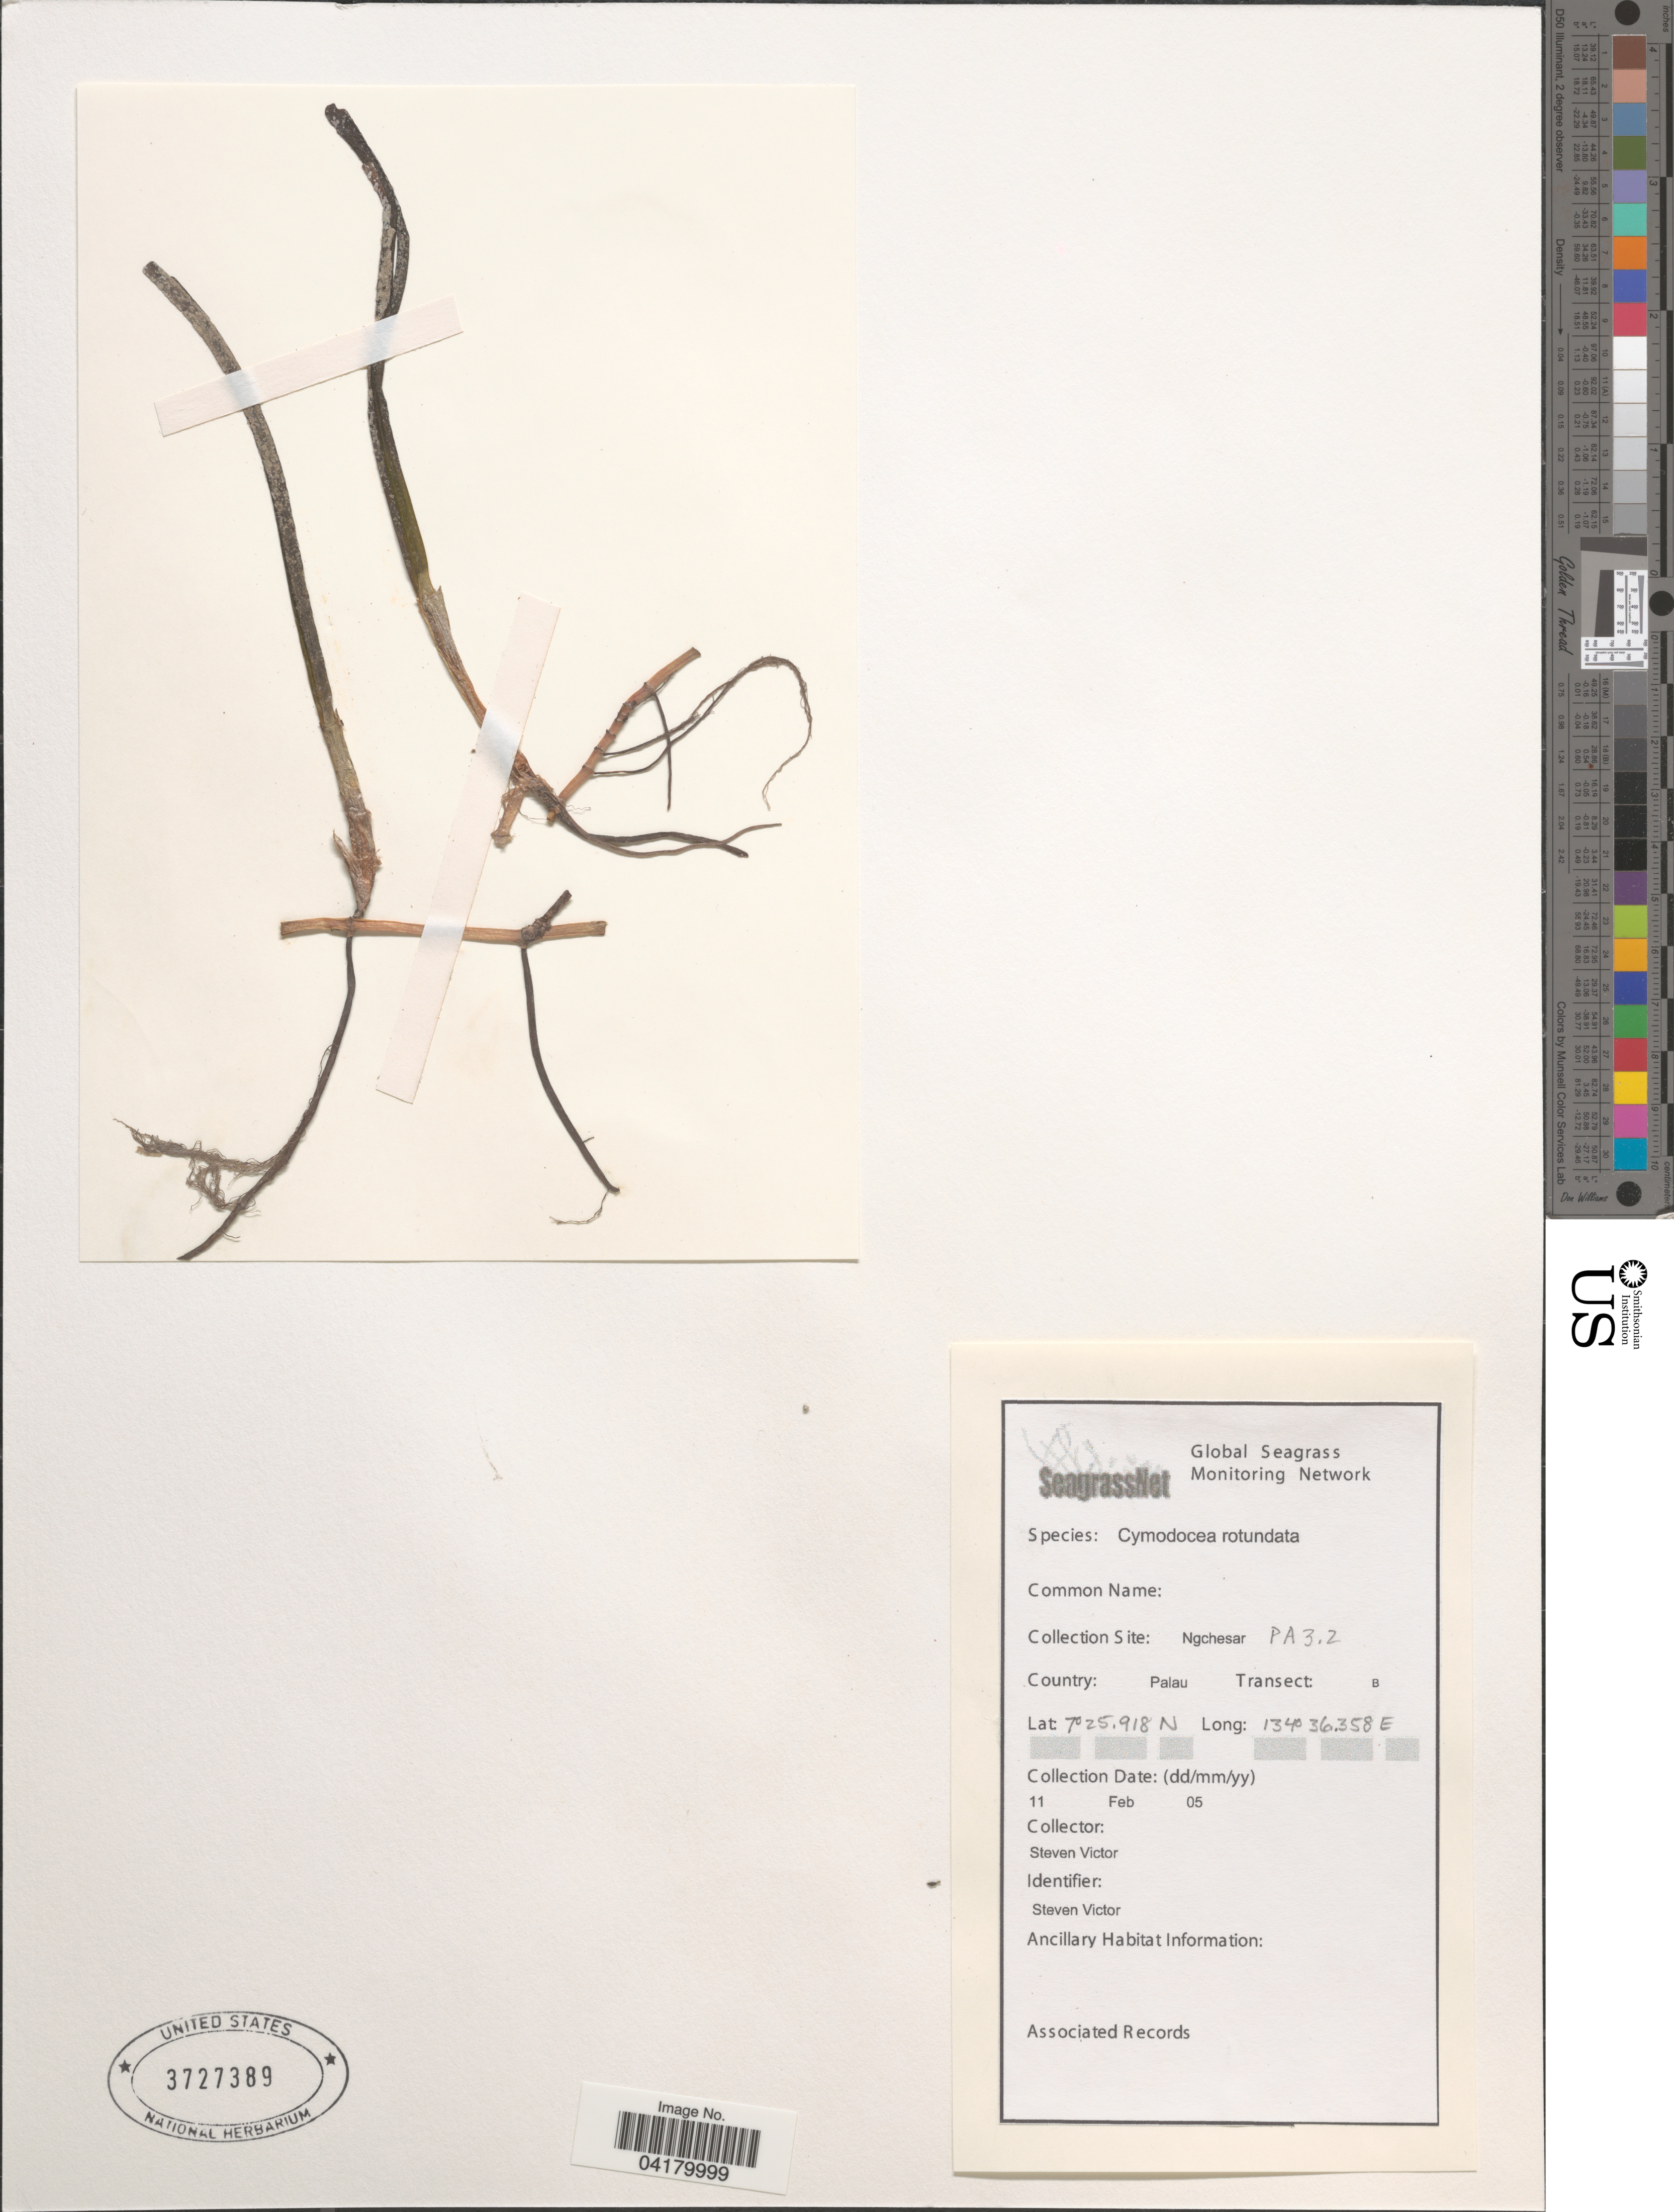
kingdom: Plantae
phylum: Tracheophyta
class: Liliopsida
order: Alismatales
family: Cymodoceaceae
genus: Cymodocea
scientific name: Cymodocea rotundata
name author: Asch. & Schweinf.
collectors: S. Victor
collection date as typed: Transcribed d/m/y: 11/2/5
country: Palau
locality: Collection Site: Ngchesar PA3.2. Country: Palau. Transect: B.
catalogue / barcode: US 3727389